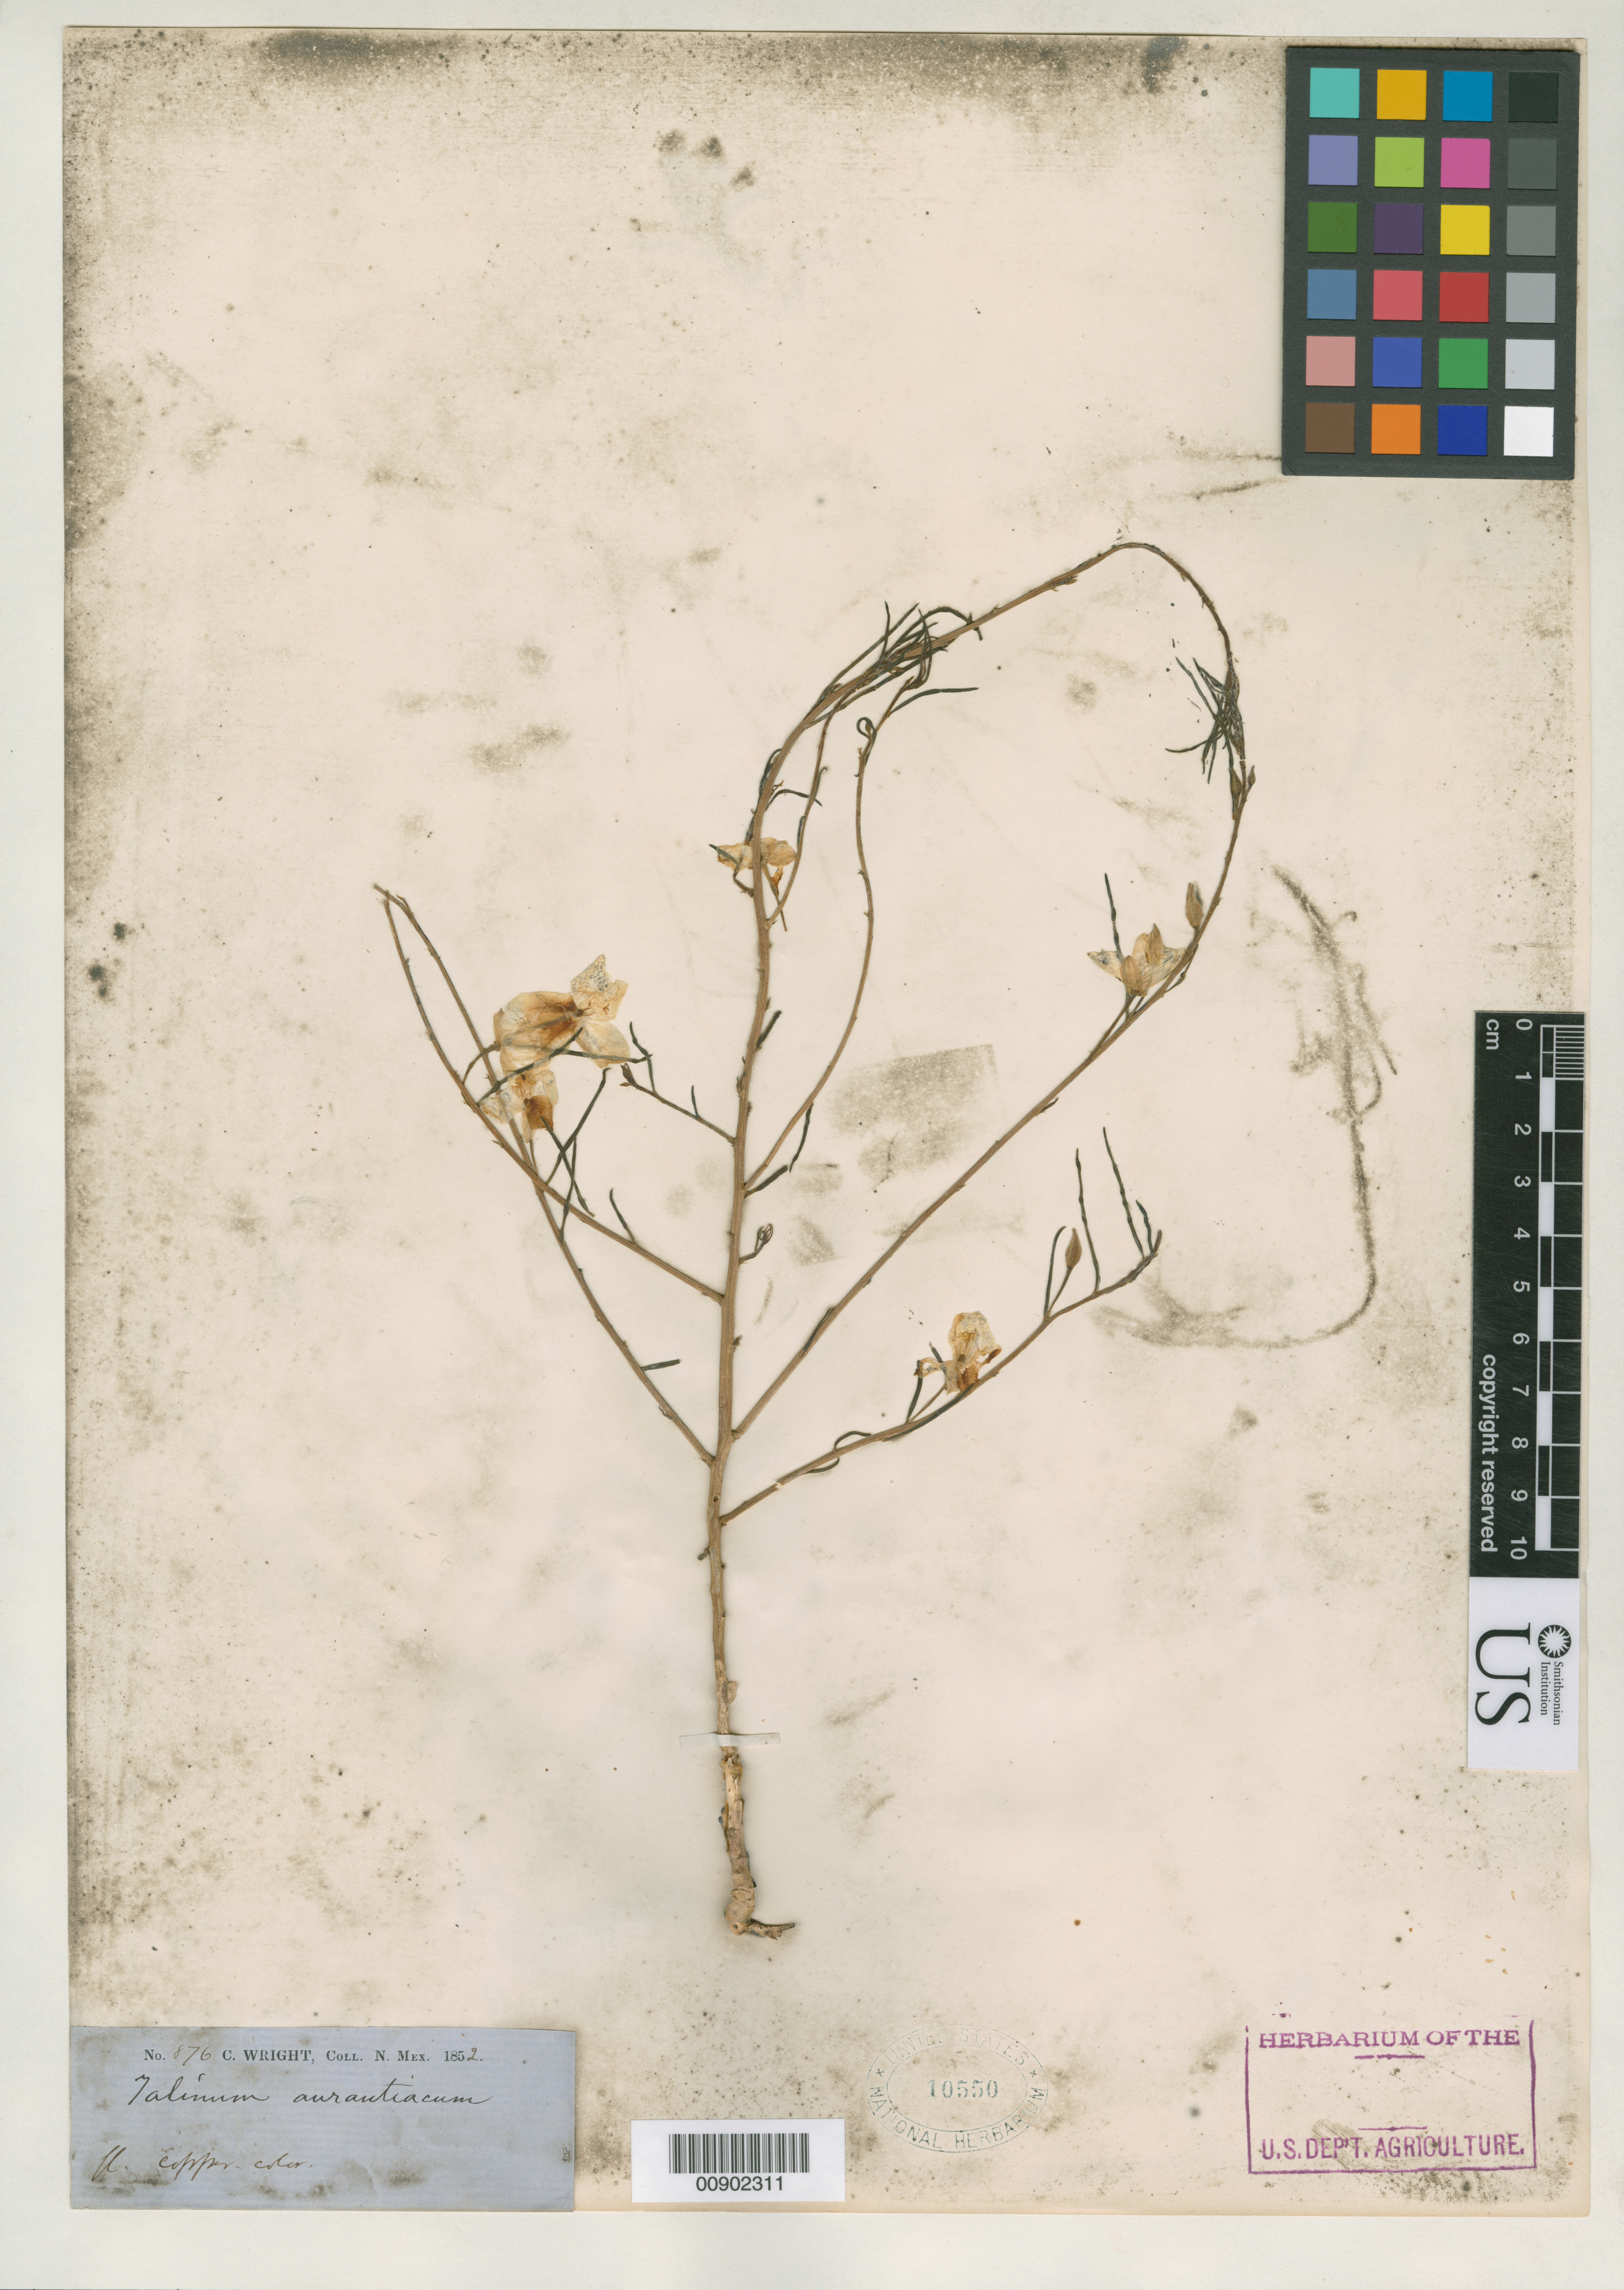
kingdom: Plantae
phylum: Tracheophyta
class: Magnoliopsida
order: Caryophyllales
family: Talinaceae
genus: Talinum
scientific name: Talinum aurantiacum var. angustissimum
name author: Engelm. ex A. Gray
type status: Possible Syntype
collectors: C. Wright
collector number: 876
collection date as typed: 1852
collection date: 1852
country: Mexico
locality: N. Mex. [protologue, "Bottoms of Live Oak Creek, and on the San Felipe; July."]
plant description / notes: Currently accepted name as cited by R.W. Kiger, Novon 11: 321 (2001).; Specimens numbered "33" by A. Gray, deposited at GH & US, are definite syntypes of this taxon.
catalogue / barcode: US 10550